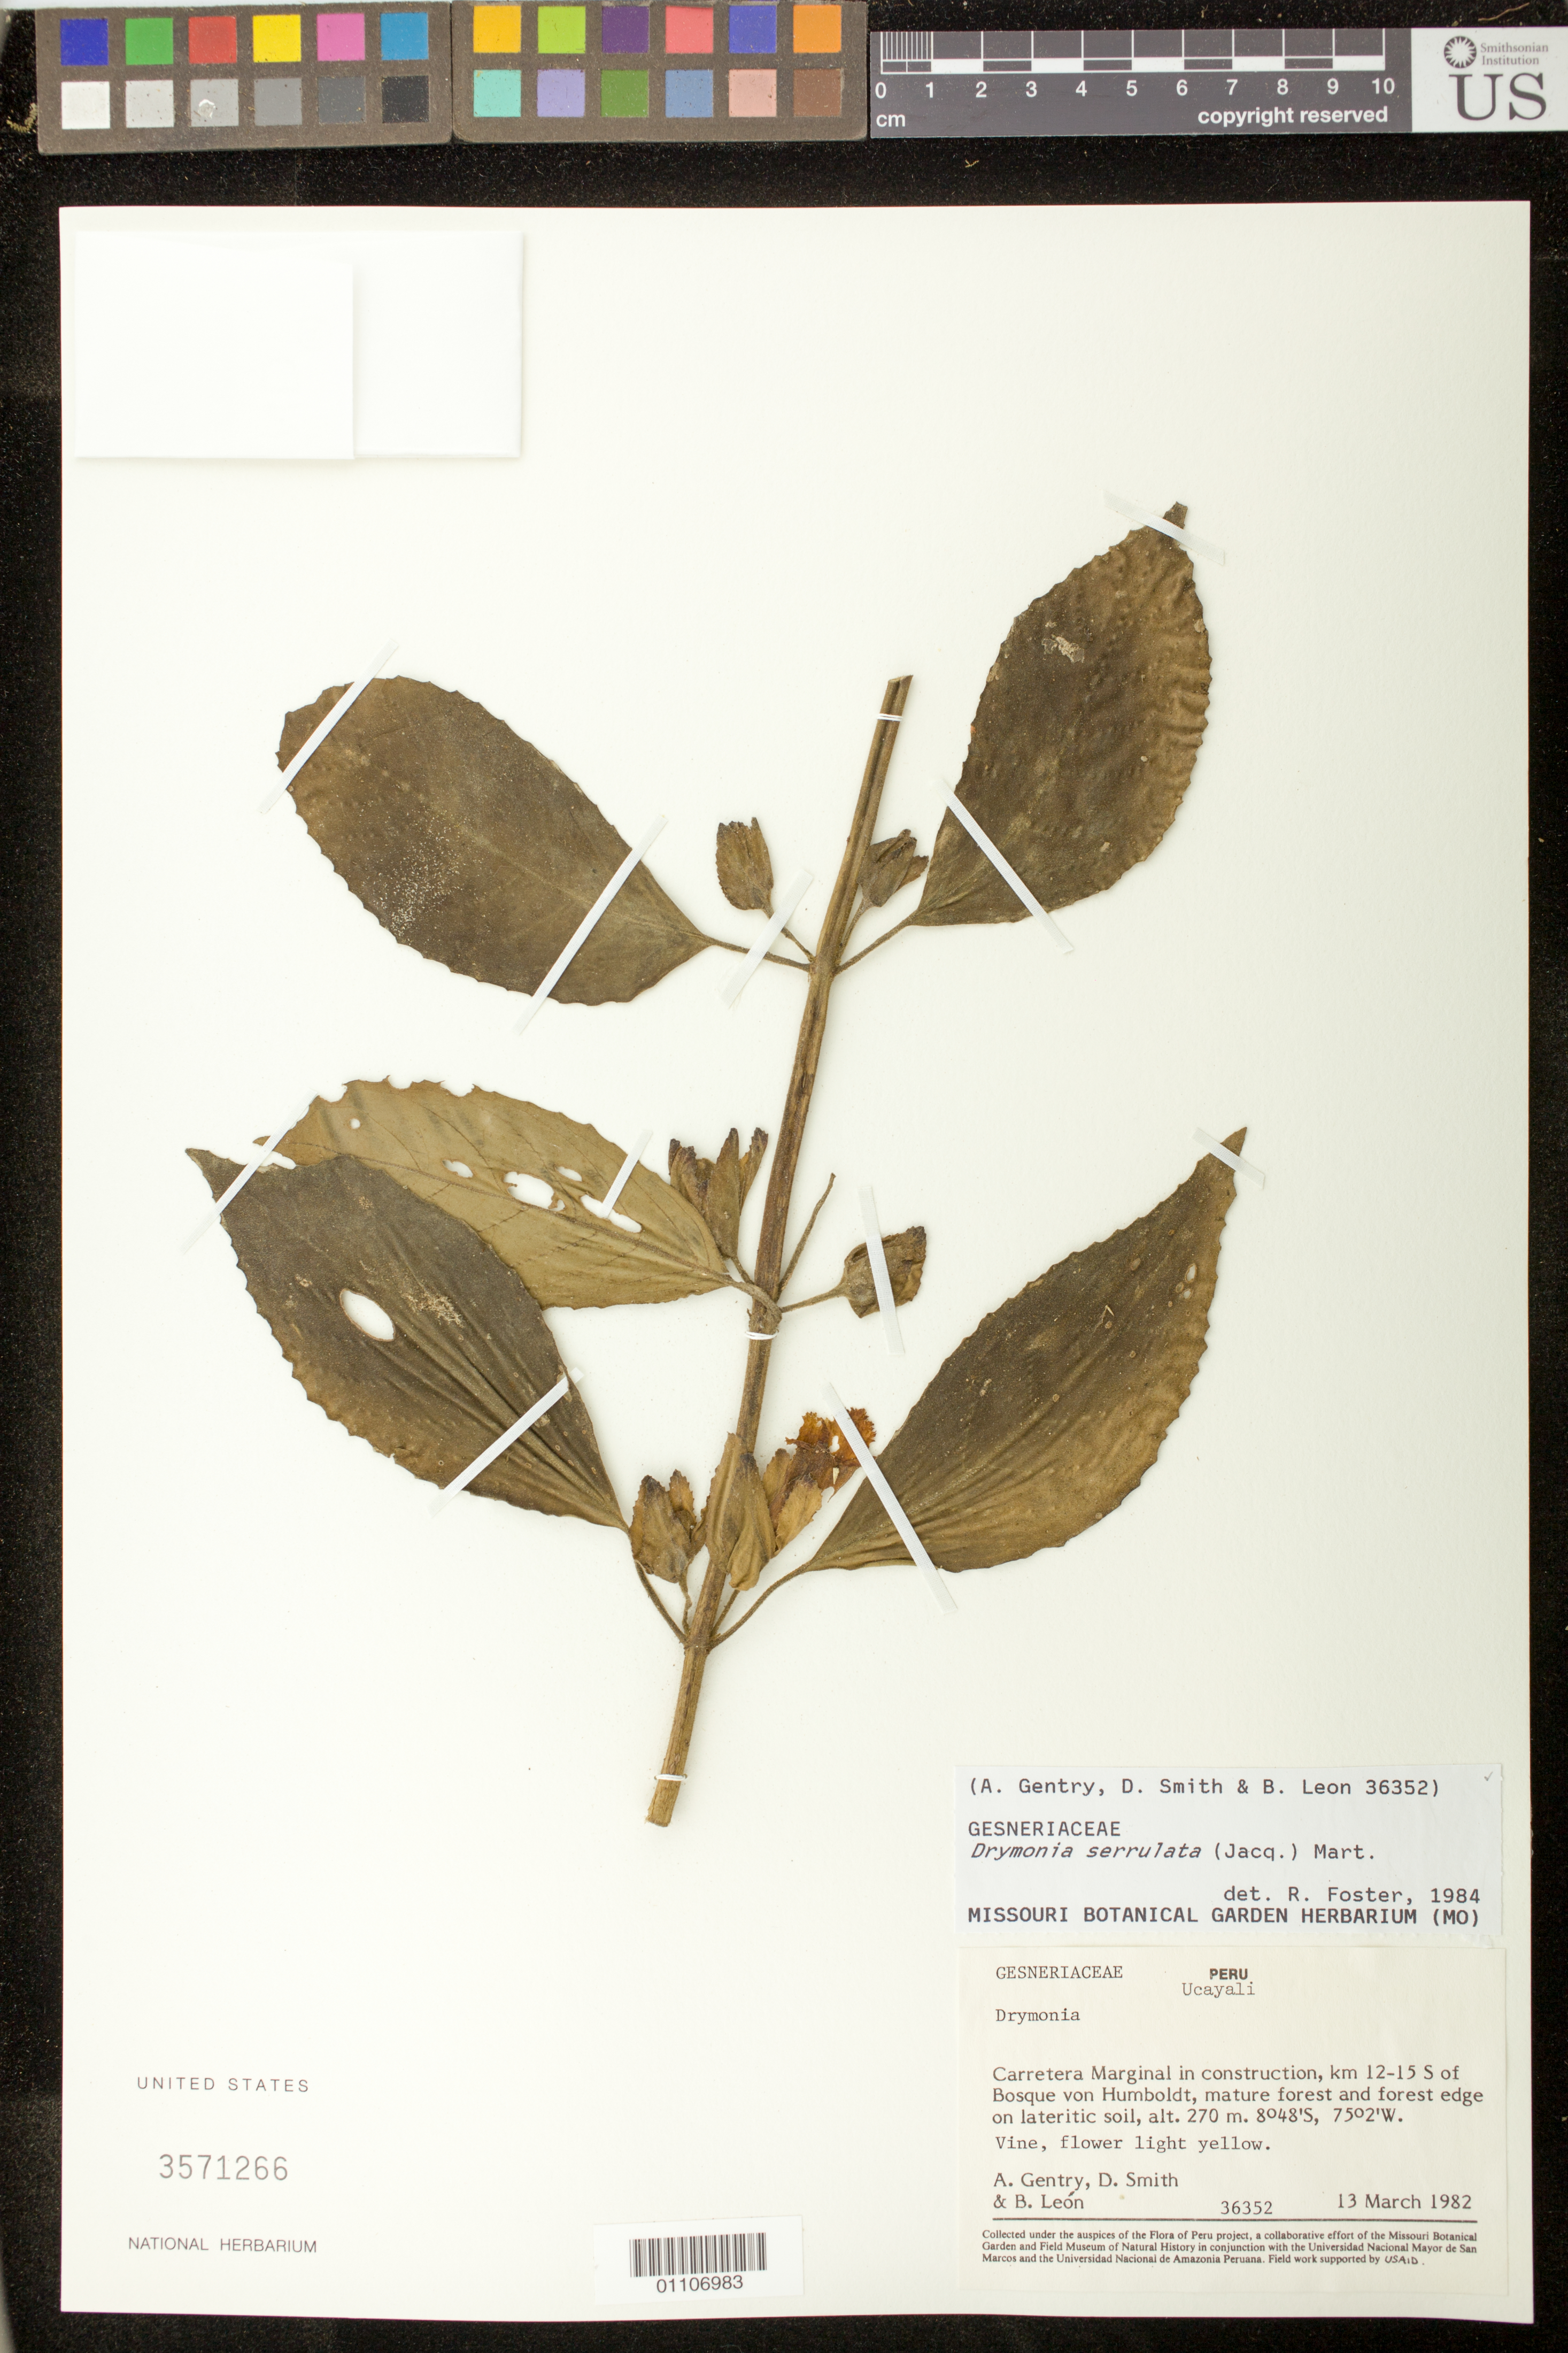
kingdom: Plantae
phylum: Tracheophyta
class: Magnoliopsida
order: Lamiales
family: Gesneriaceae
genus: Drymonia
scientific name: Drymonia serrulata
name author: (Jacq.) Mart.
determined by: Foster, R.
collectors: A. H. Gentry, D. Smith & B. León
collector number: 36352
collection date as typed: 13 Mar 1982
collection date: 1982-03-13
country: Peru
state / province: Ucayali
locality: Carretera Marginal in construction, km 12-15 S of Bosque von Humboldt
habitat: Mature forest and forest edge on lateritic soil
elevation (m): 270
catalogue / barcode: US 3571266